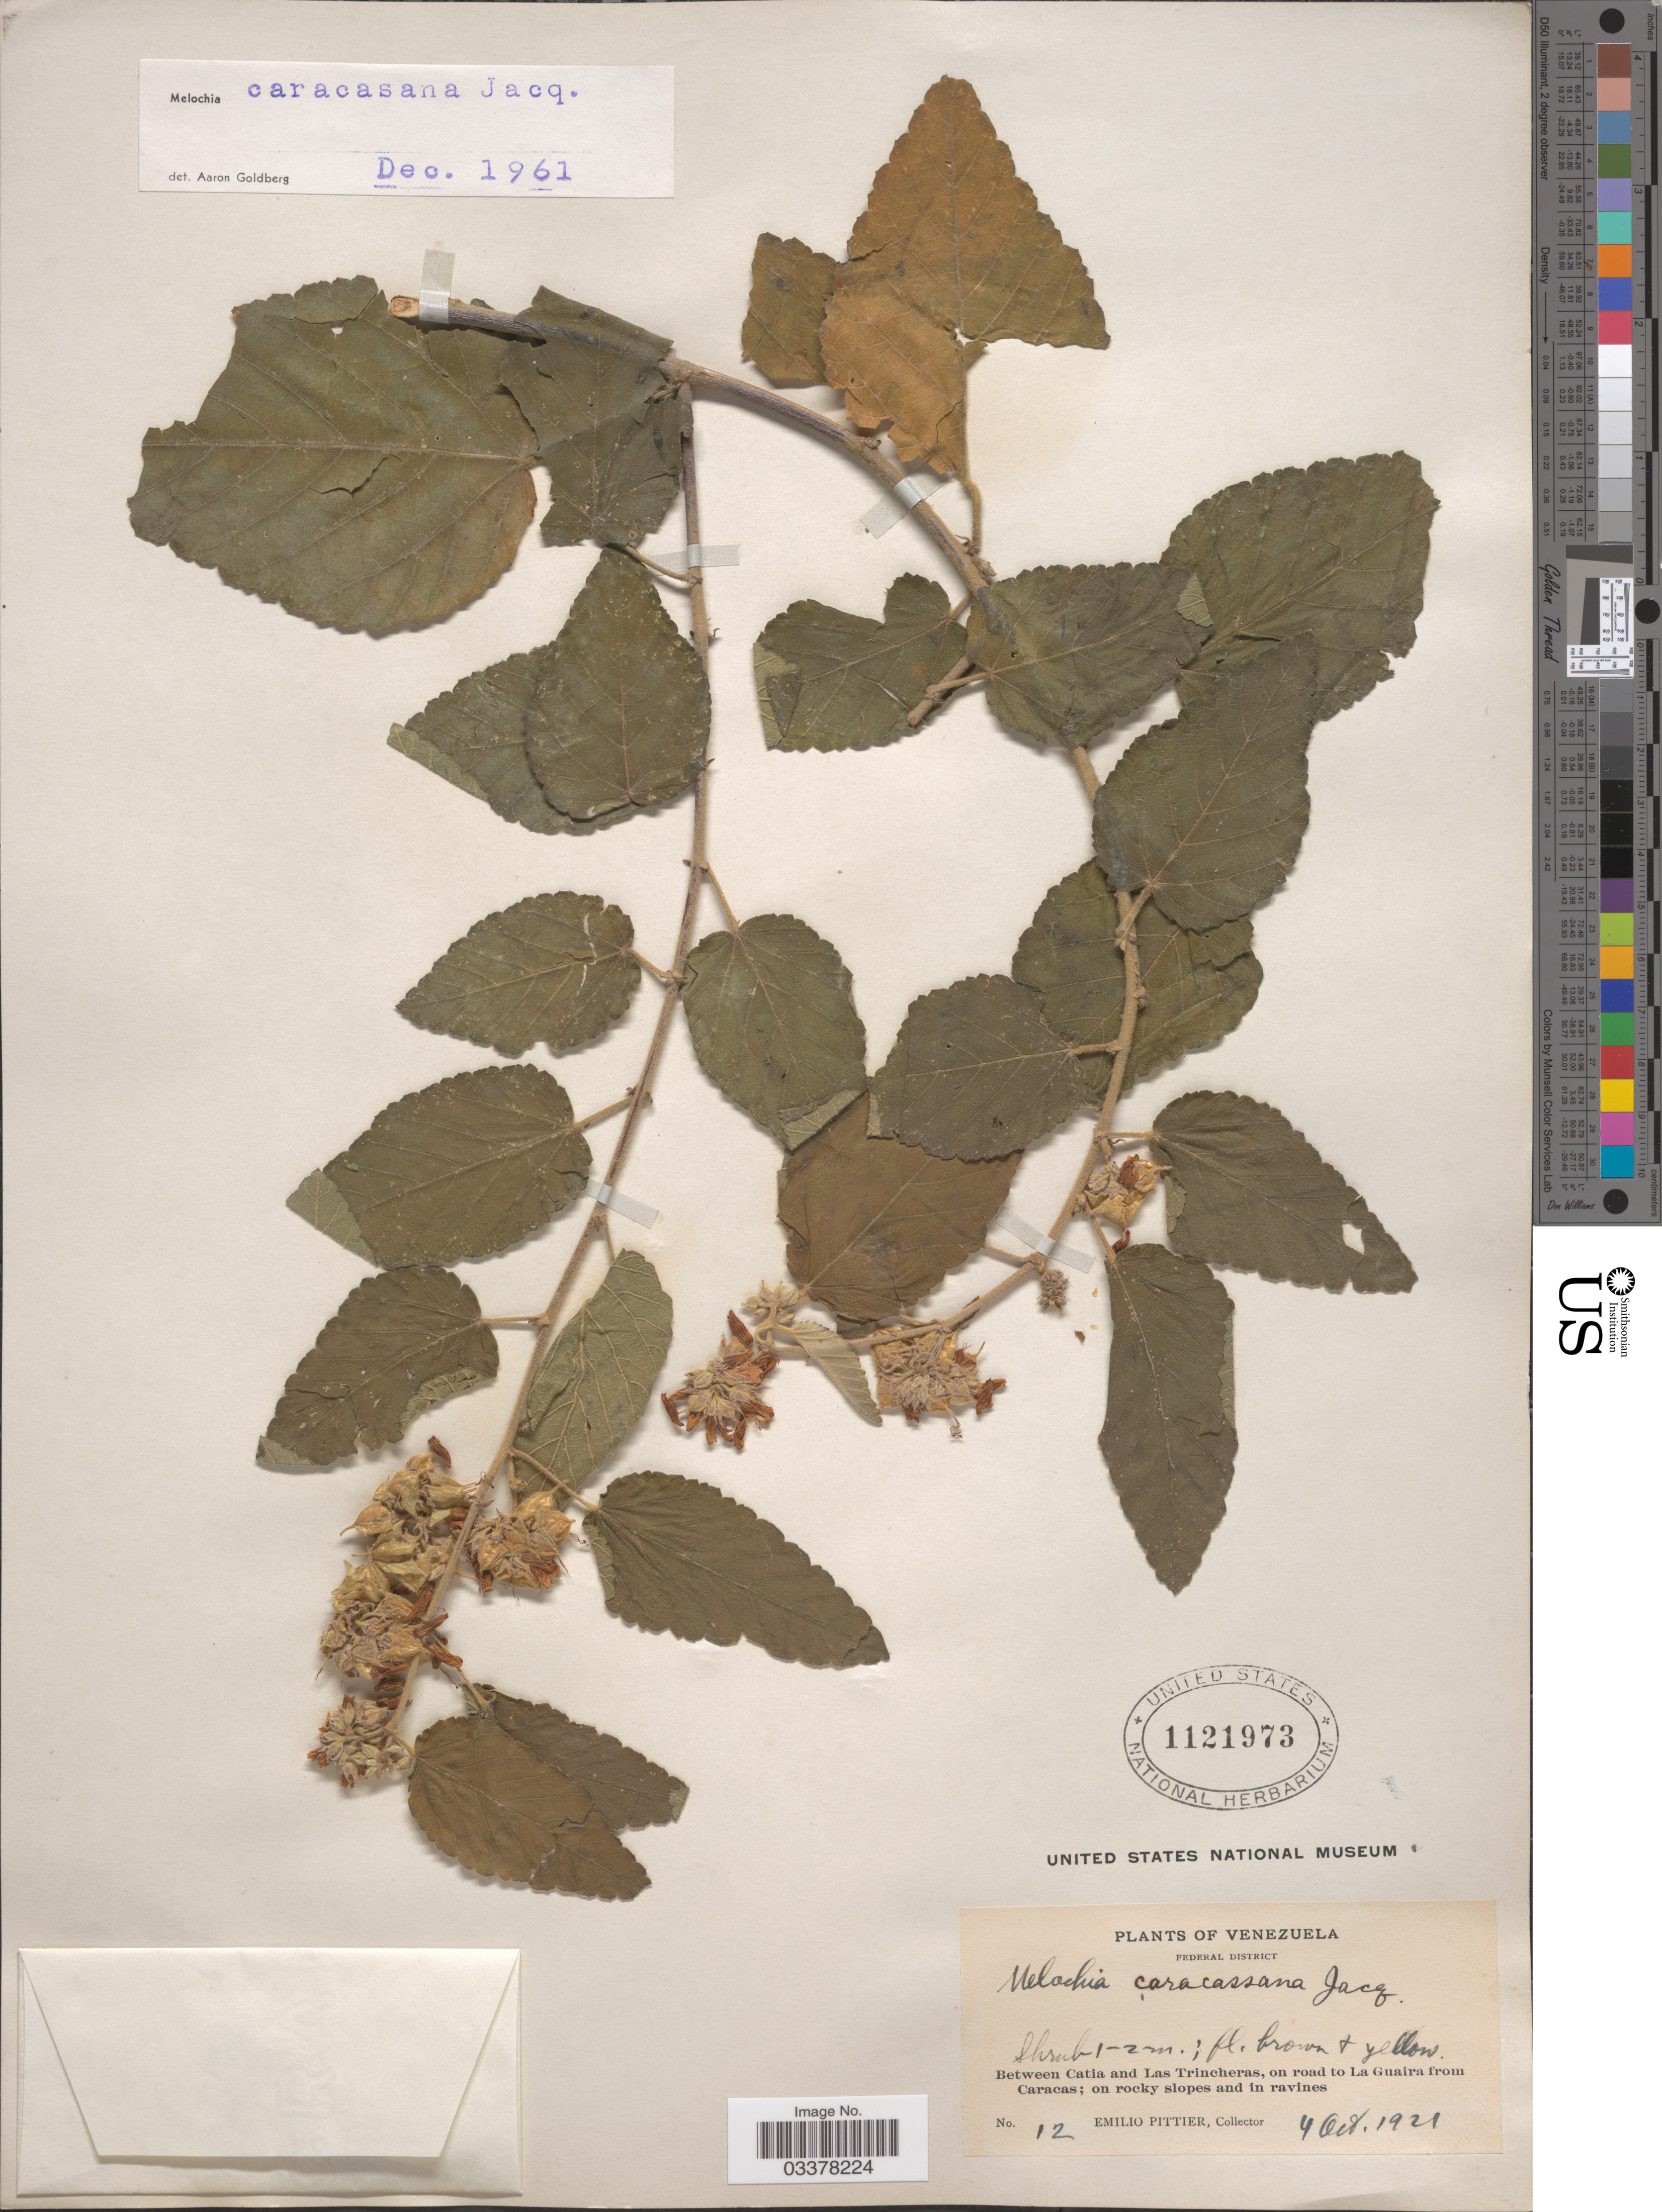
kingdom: Plantae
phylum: Tracheophyta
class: Magnoliopsida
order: Malvales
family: Malvaceae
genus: Melochia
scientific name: Melochia caracasana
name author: Jacq.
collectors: E. Pittier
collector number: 12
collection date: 1921-10-04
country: Venezuela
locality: Federal District. Between Catia and Las Trincheras, on road to La Guaira from Caracas.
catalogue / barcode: US 1121973